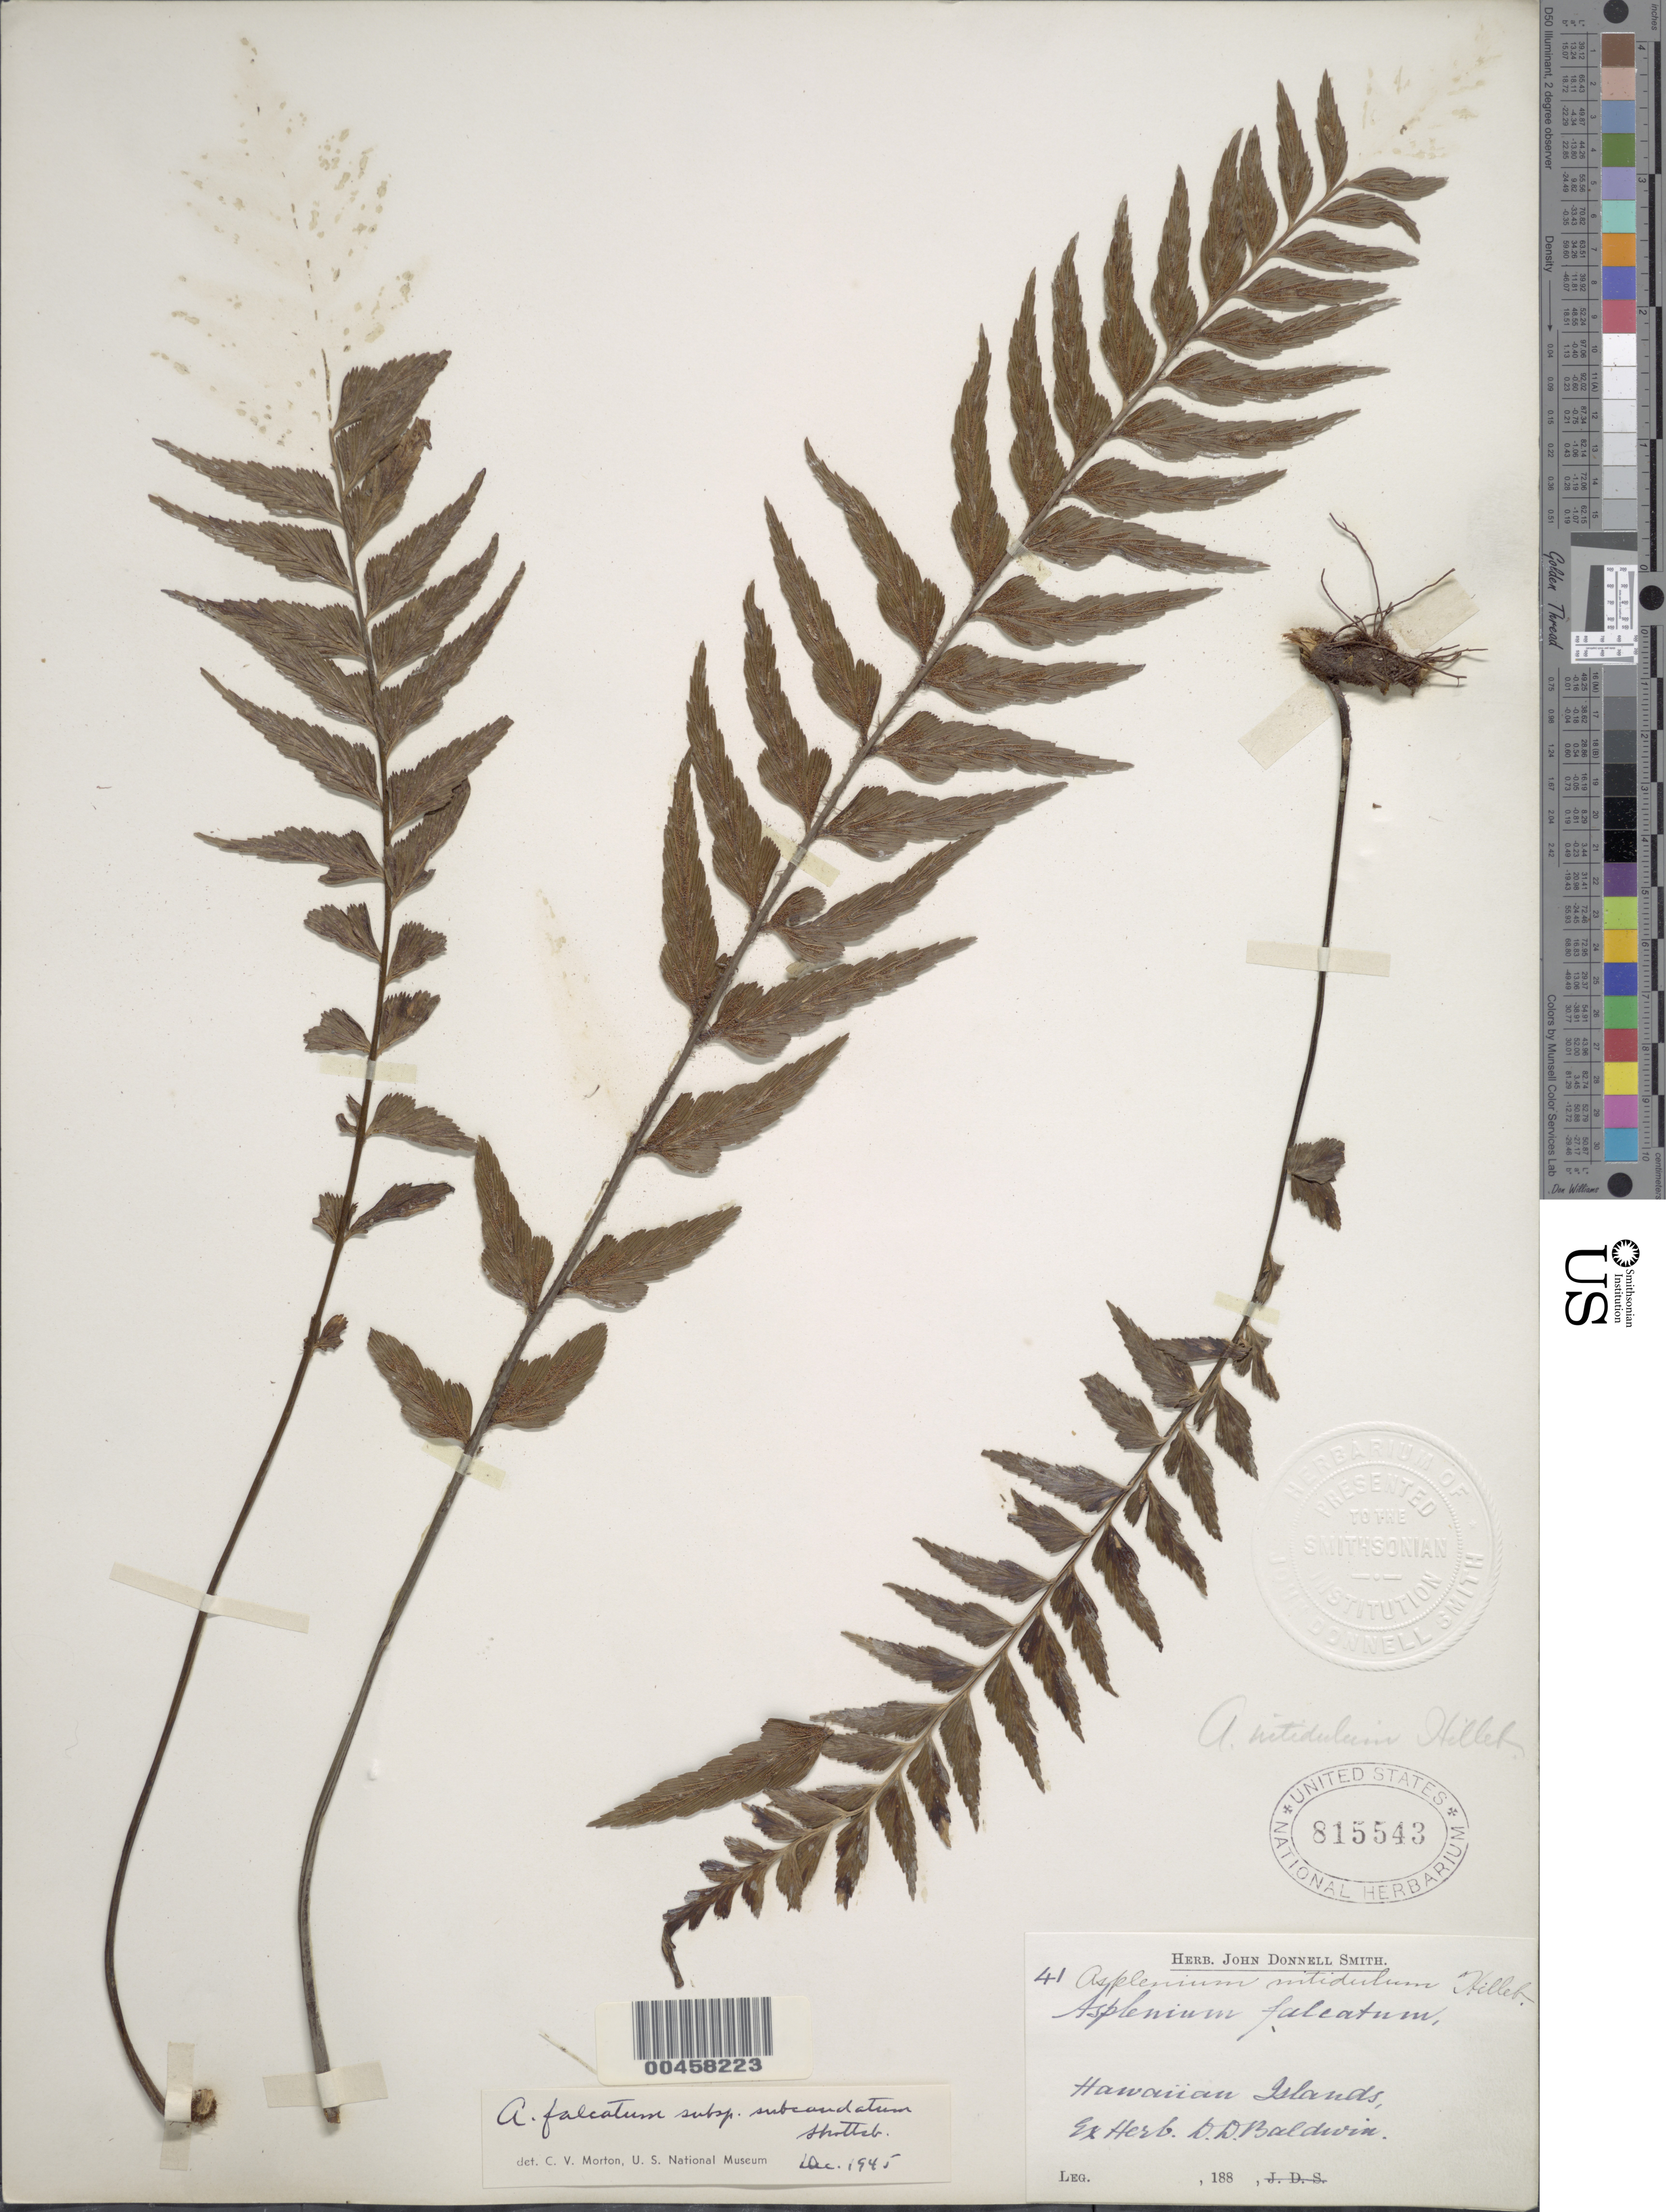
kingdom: Plantae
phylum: Tracheophyta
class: Polypodiopsida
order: Polypodiales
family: Aspleniaceae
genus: Asplenium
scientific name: Asplenium polyodon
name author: G. Forst.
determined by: Wagner, W. L., (BOT), Smithsonian Institution - National Museum of Natural History (UNITED STATES)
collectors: D. Baldwin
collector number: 41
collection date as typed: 188-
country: United States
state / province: Hawaii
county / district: Hawaii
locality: Hawaiian Islands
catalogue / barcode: US 815543